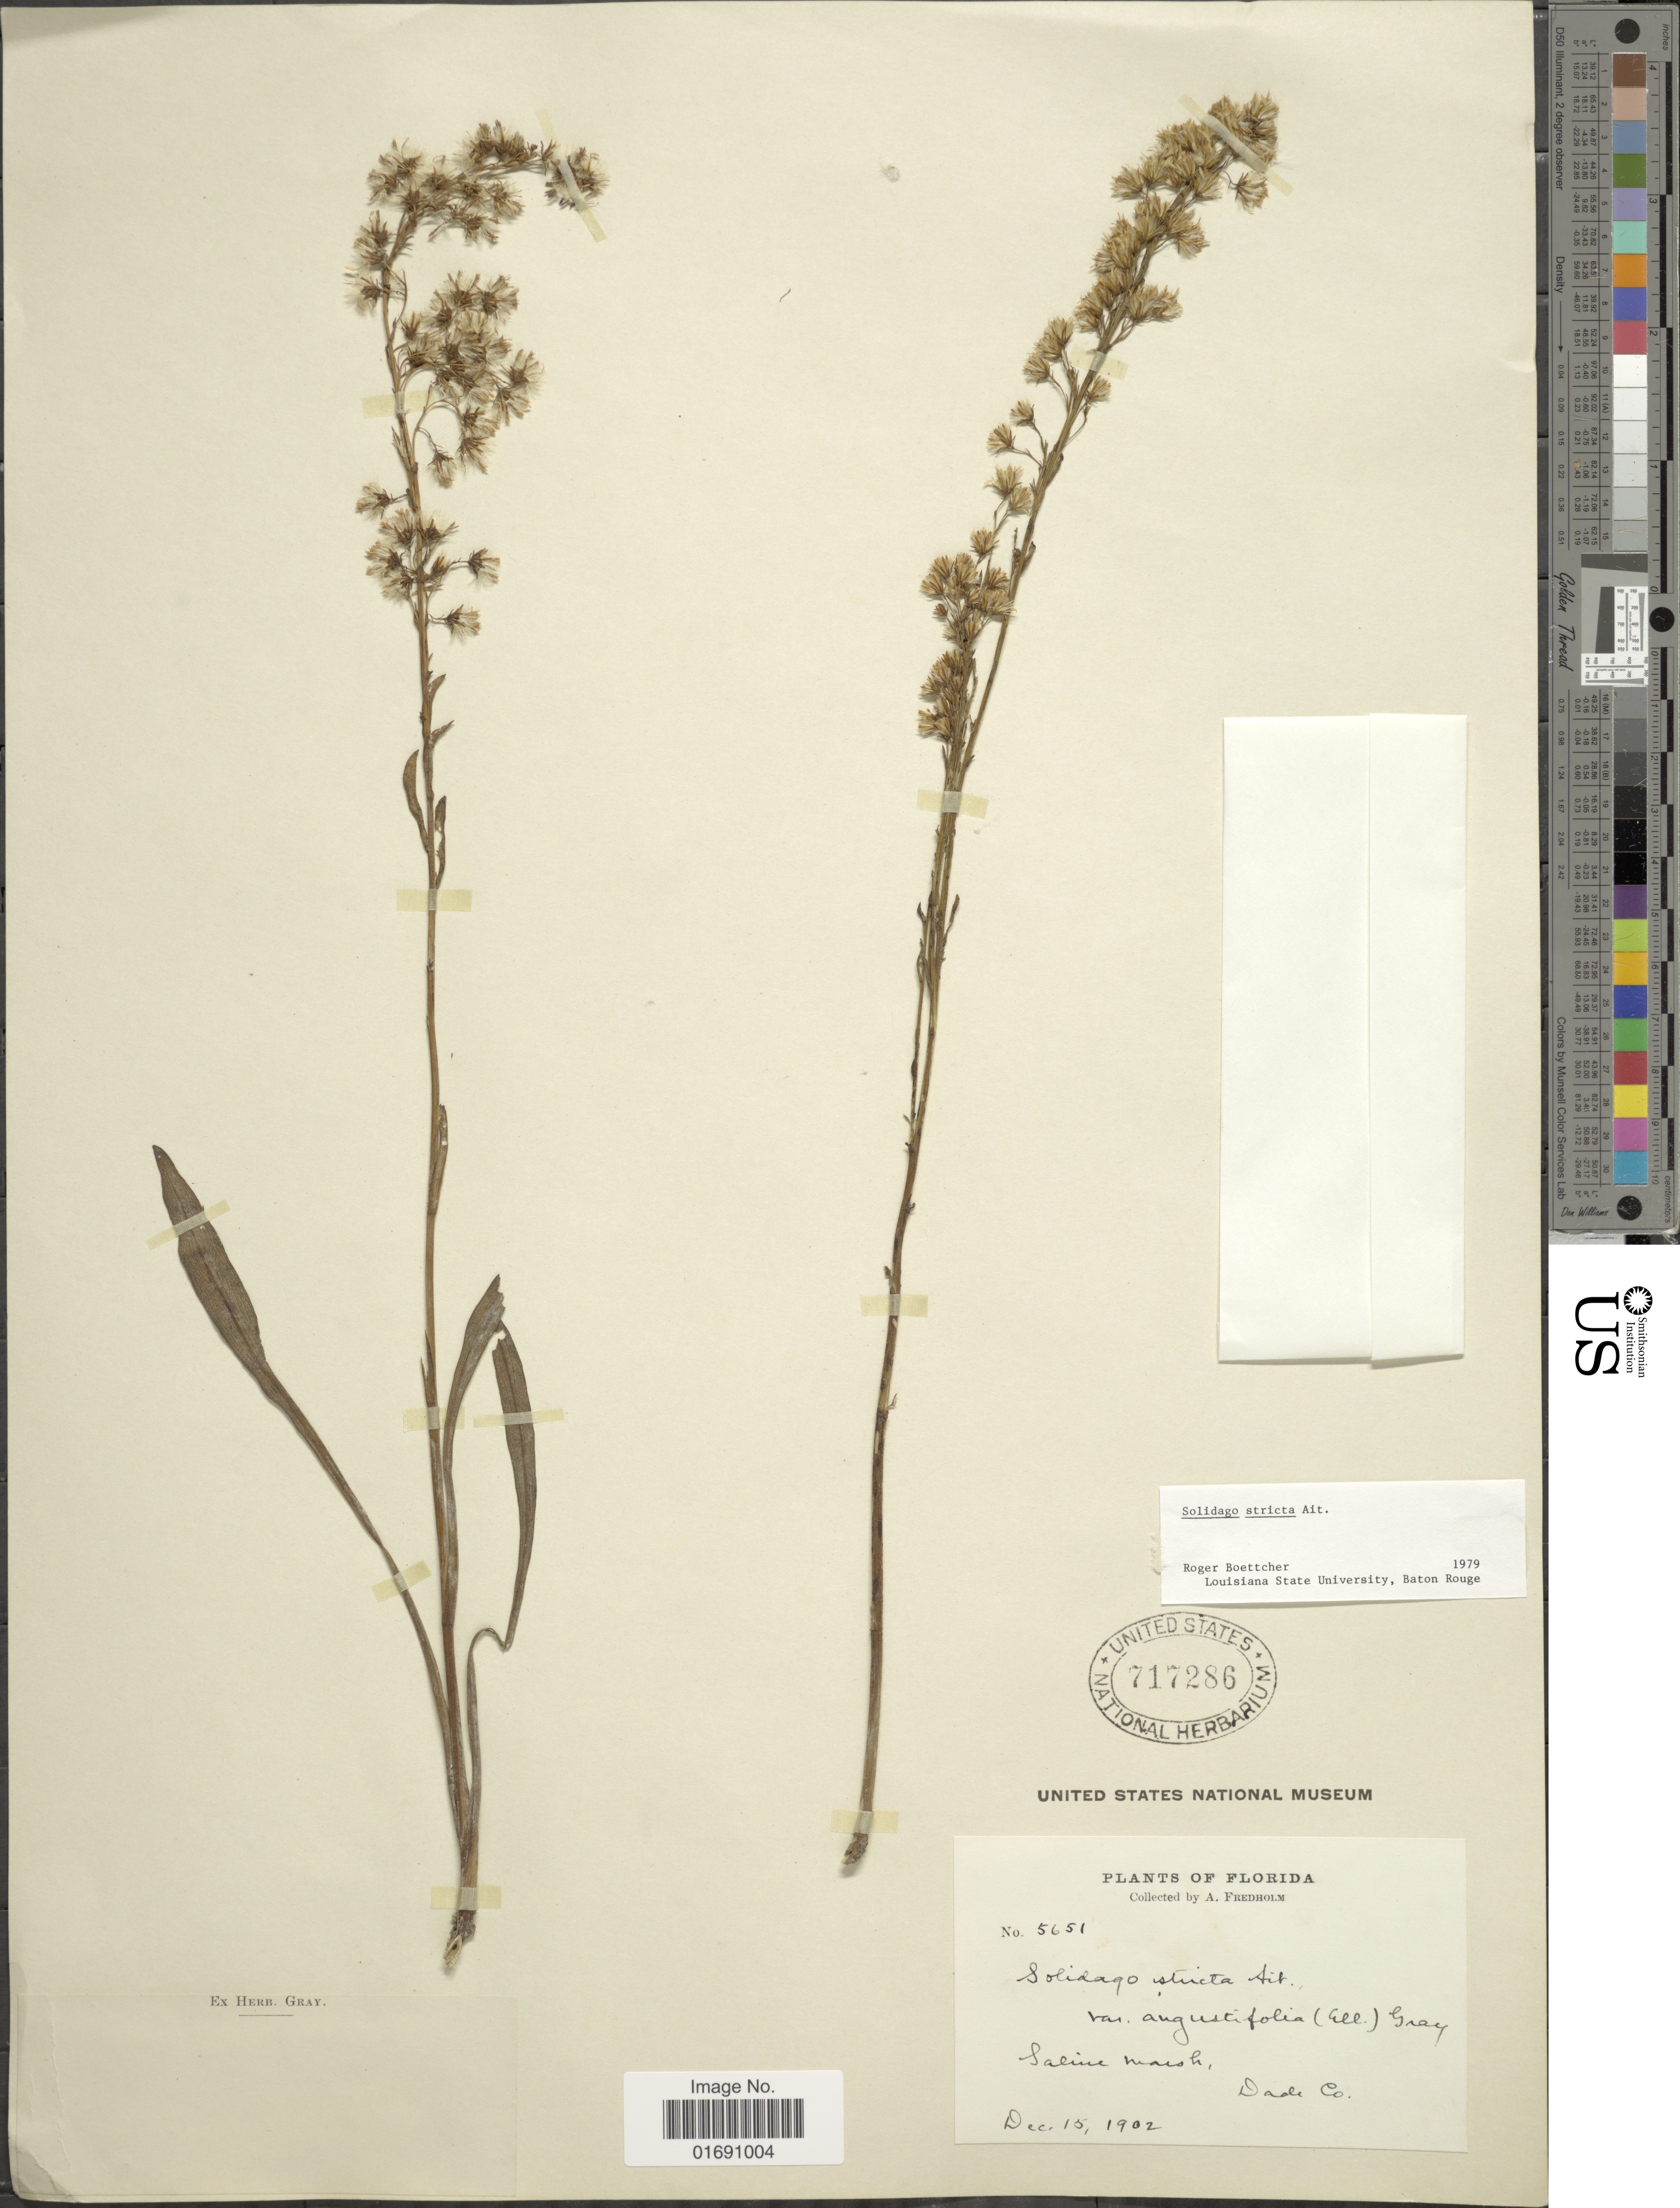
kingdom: Plantae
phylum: Tracheophyta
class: Magnoliopsida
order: Asterales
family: Asteraceae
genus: Solidago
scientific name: Solidago stricta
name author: Aiton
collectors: A. Fredholm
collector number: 5651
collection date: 1902-12-15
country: United States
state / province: Florida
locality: Saline marsh, Dade Co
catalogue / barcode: US 717286